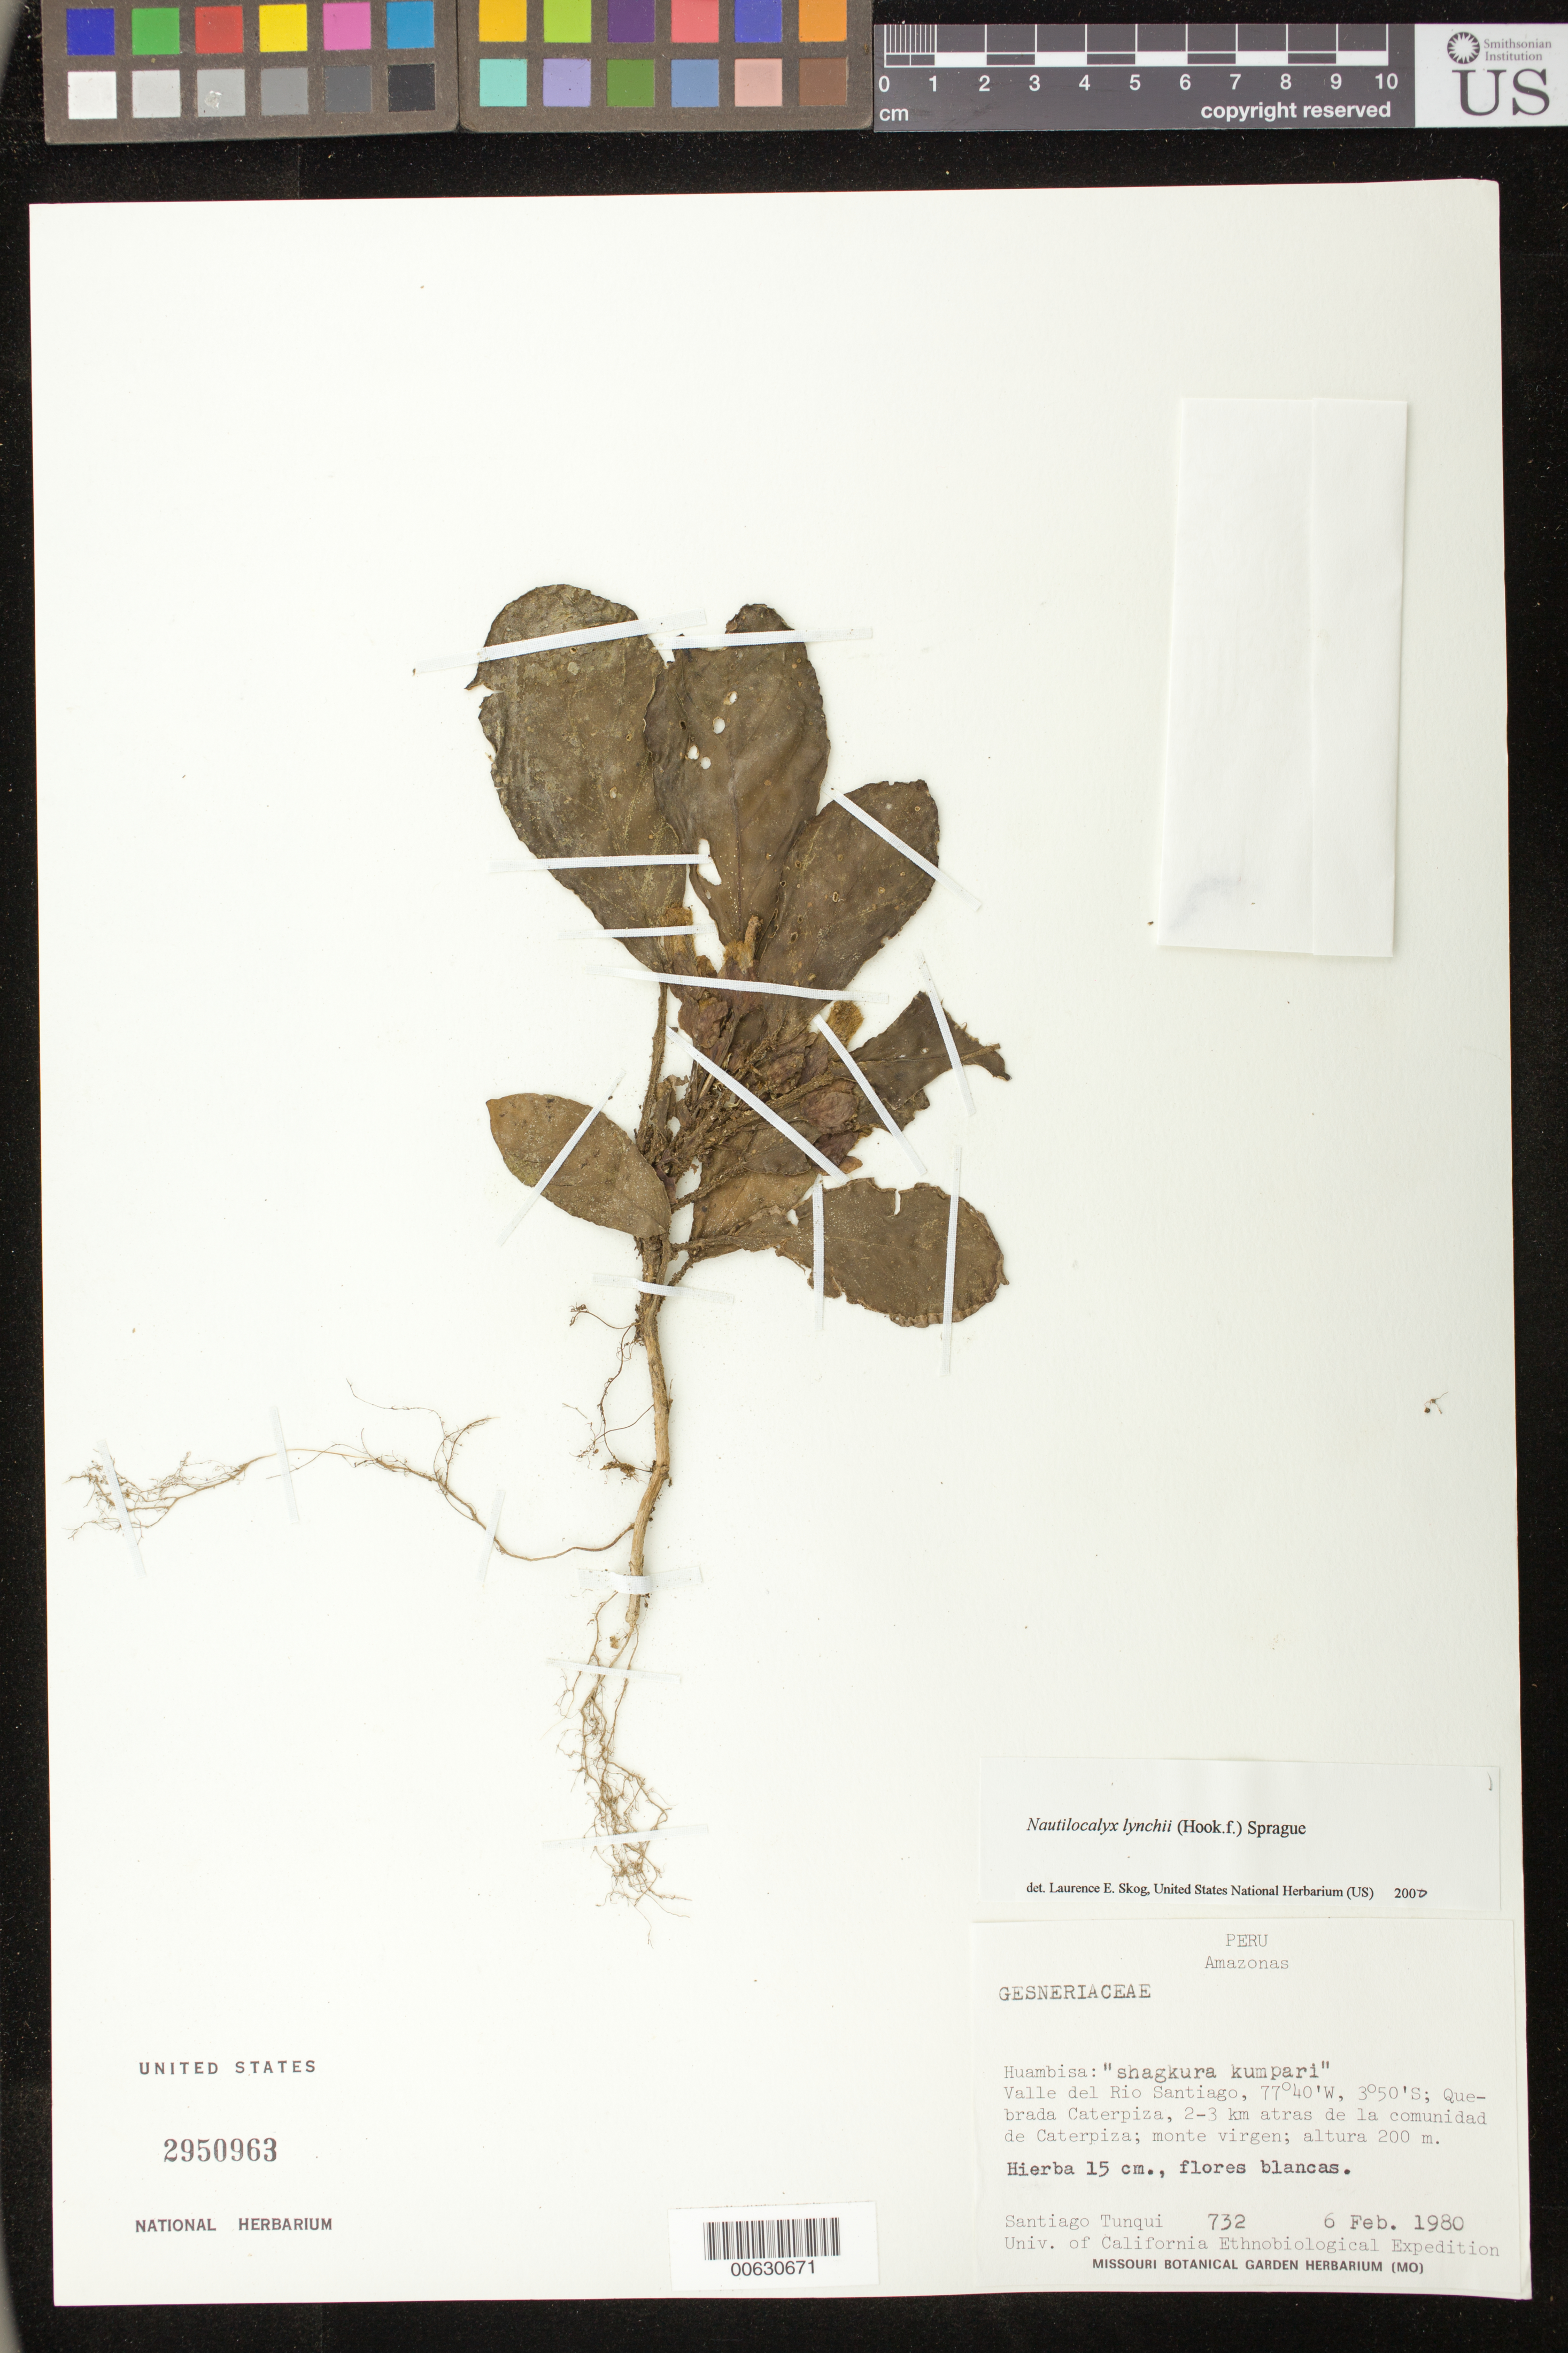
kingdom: Plantae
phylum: Tracheophyta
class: Magnoliopsida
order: Lamiales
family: Gesneriaceae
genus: Nautilocalyx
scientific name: Nautilocalyx lynchii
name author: (Hook. f.) Sprague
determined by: Skog, Laurence E.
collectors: S. Tunqui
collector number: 732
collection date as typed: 06 Feb 1980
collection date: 1980-02-06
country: Peru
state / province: Amazonas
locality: Valle del Rio Santiago; Quebrada Caterpiza, 2-3 km atras de la comunidad de Caterpiza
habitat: Monte virgen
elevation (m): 200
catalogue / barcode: US 2950963